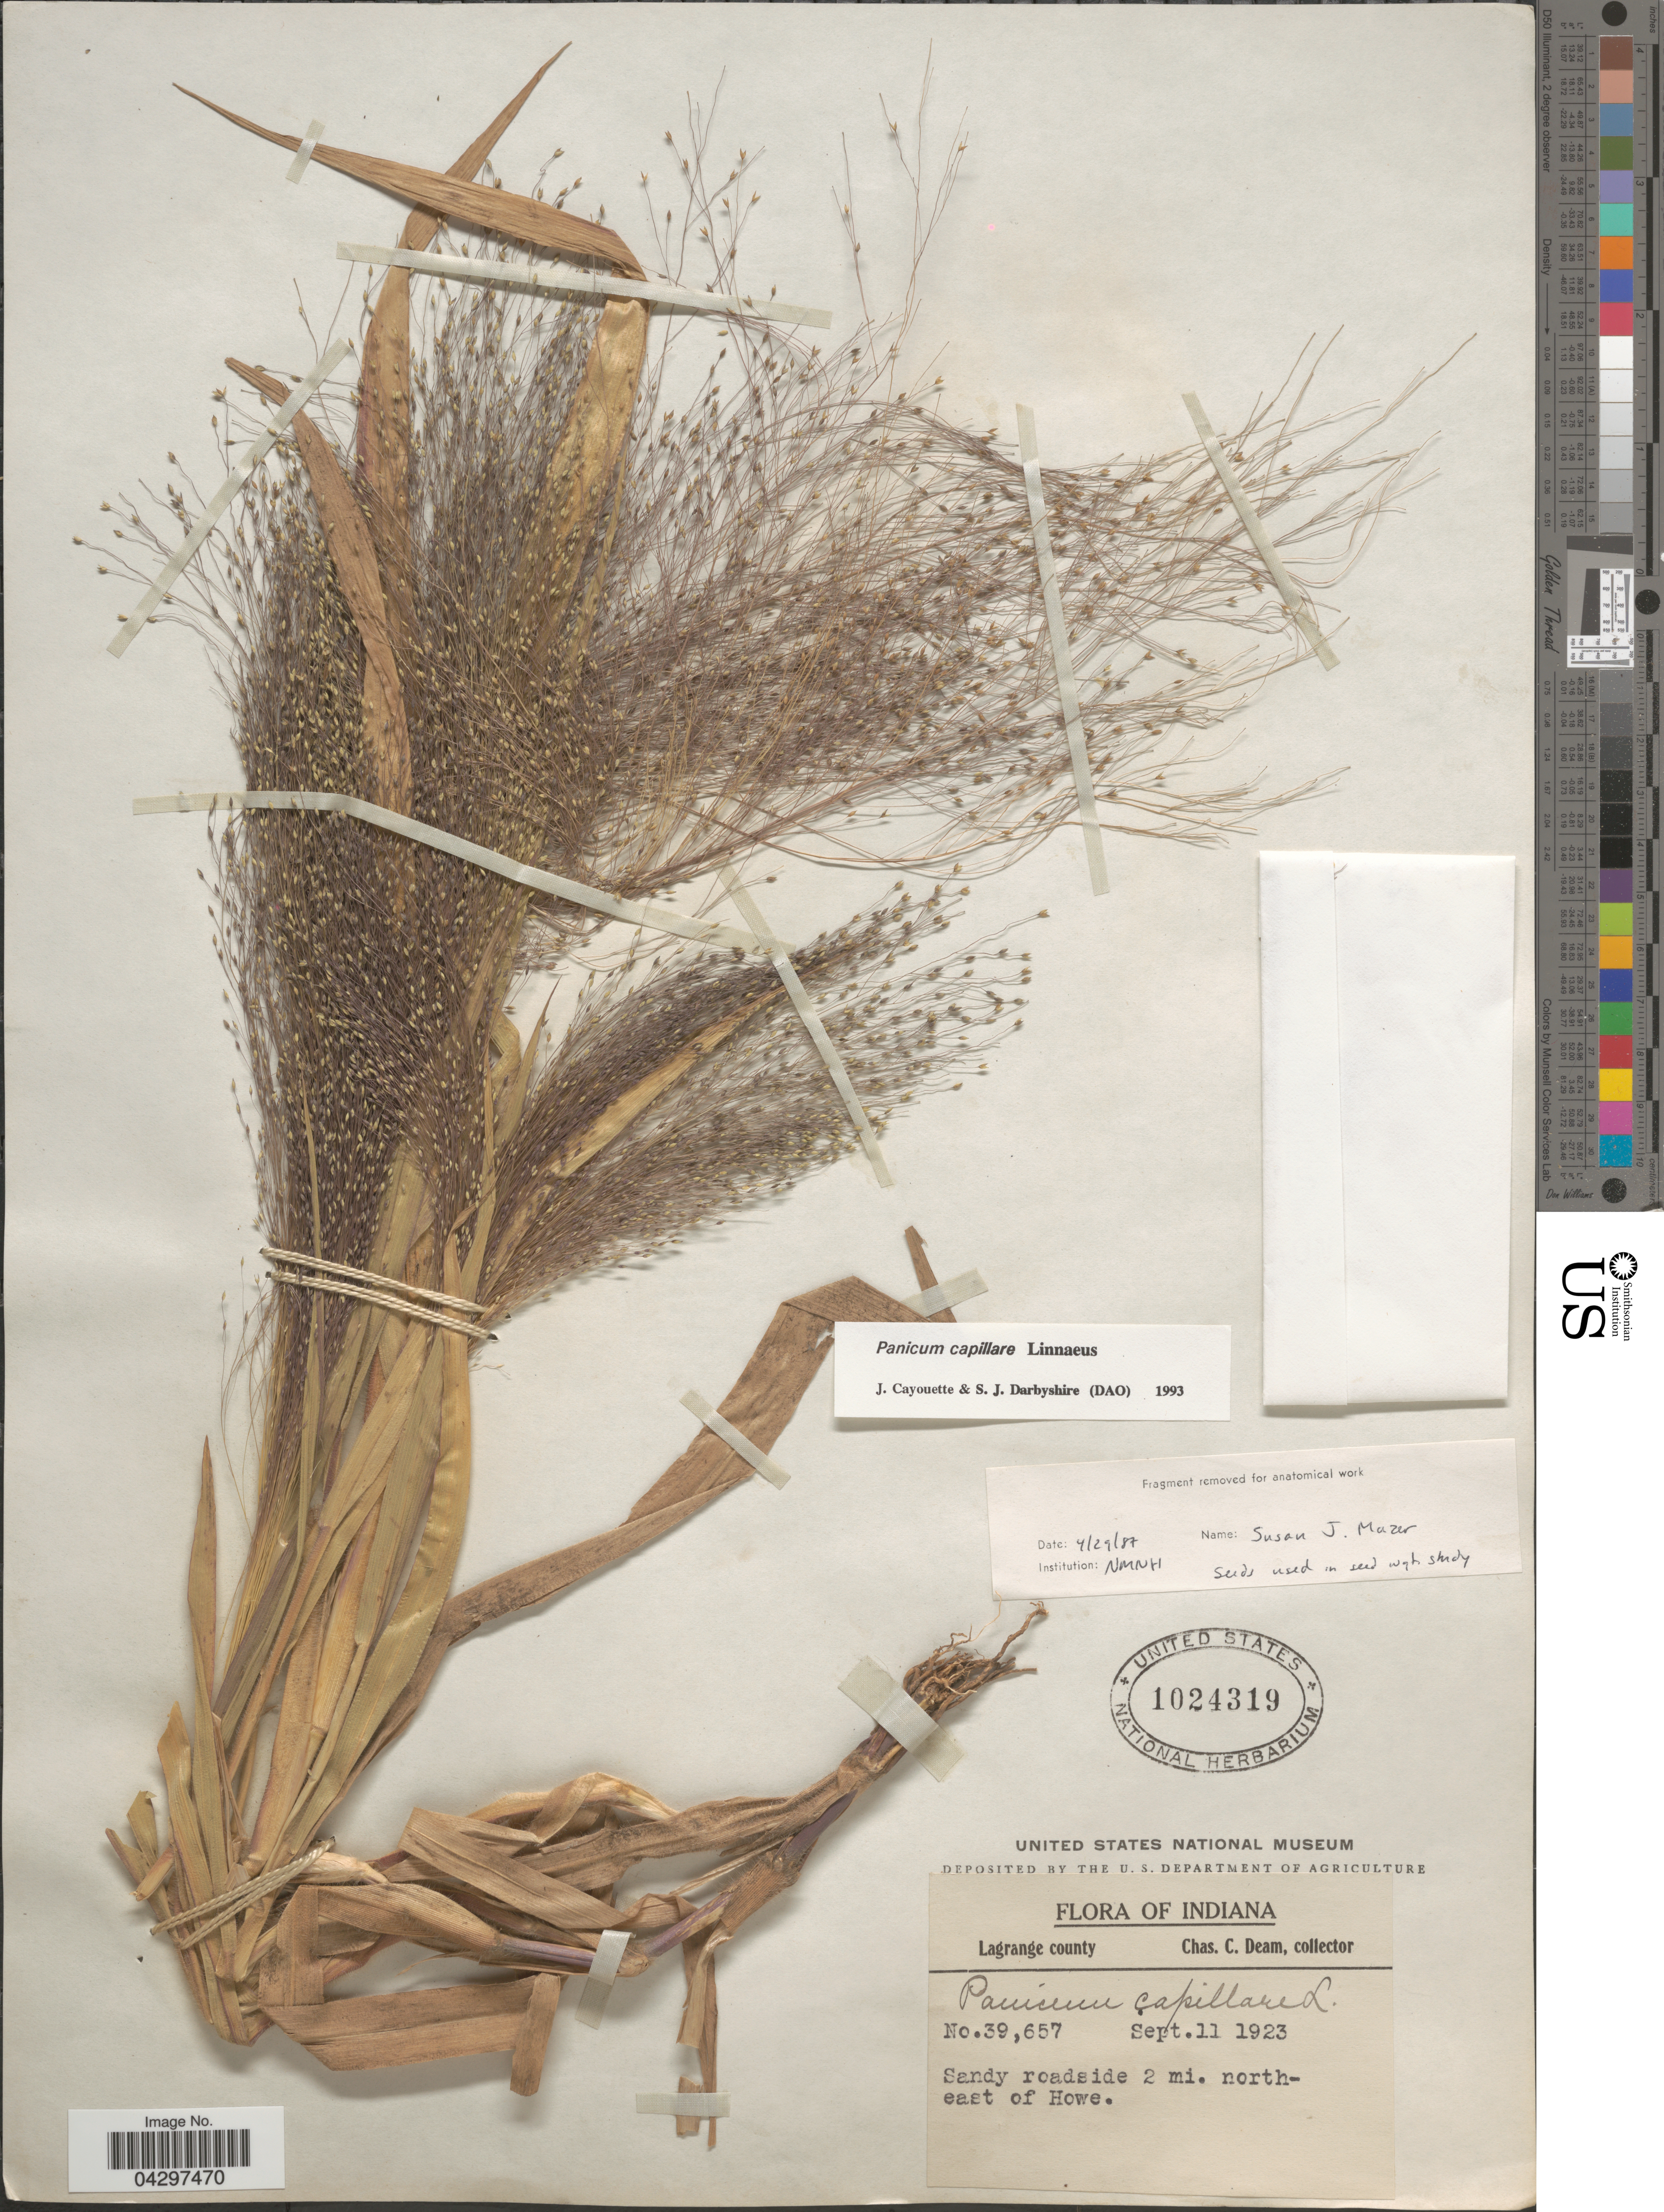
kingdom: Plantae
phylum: Tracheophyta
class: Liliopsida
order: Poales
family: Poaceae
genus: Panicum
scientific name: Panicum capillare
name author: L.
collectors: C. C. Deam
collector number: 39657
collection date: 1923-09-11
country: United States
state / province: Indiana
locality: Lagrange county. Sandy roadside 2 mi. north-east of Howe.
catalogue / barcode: US 1024319